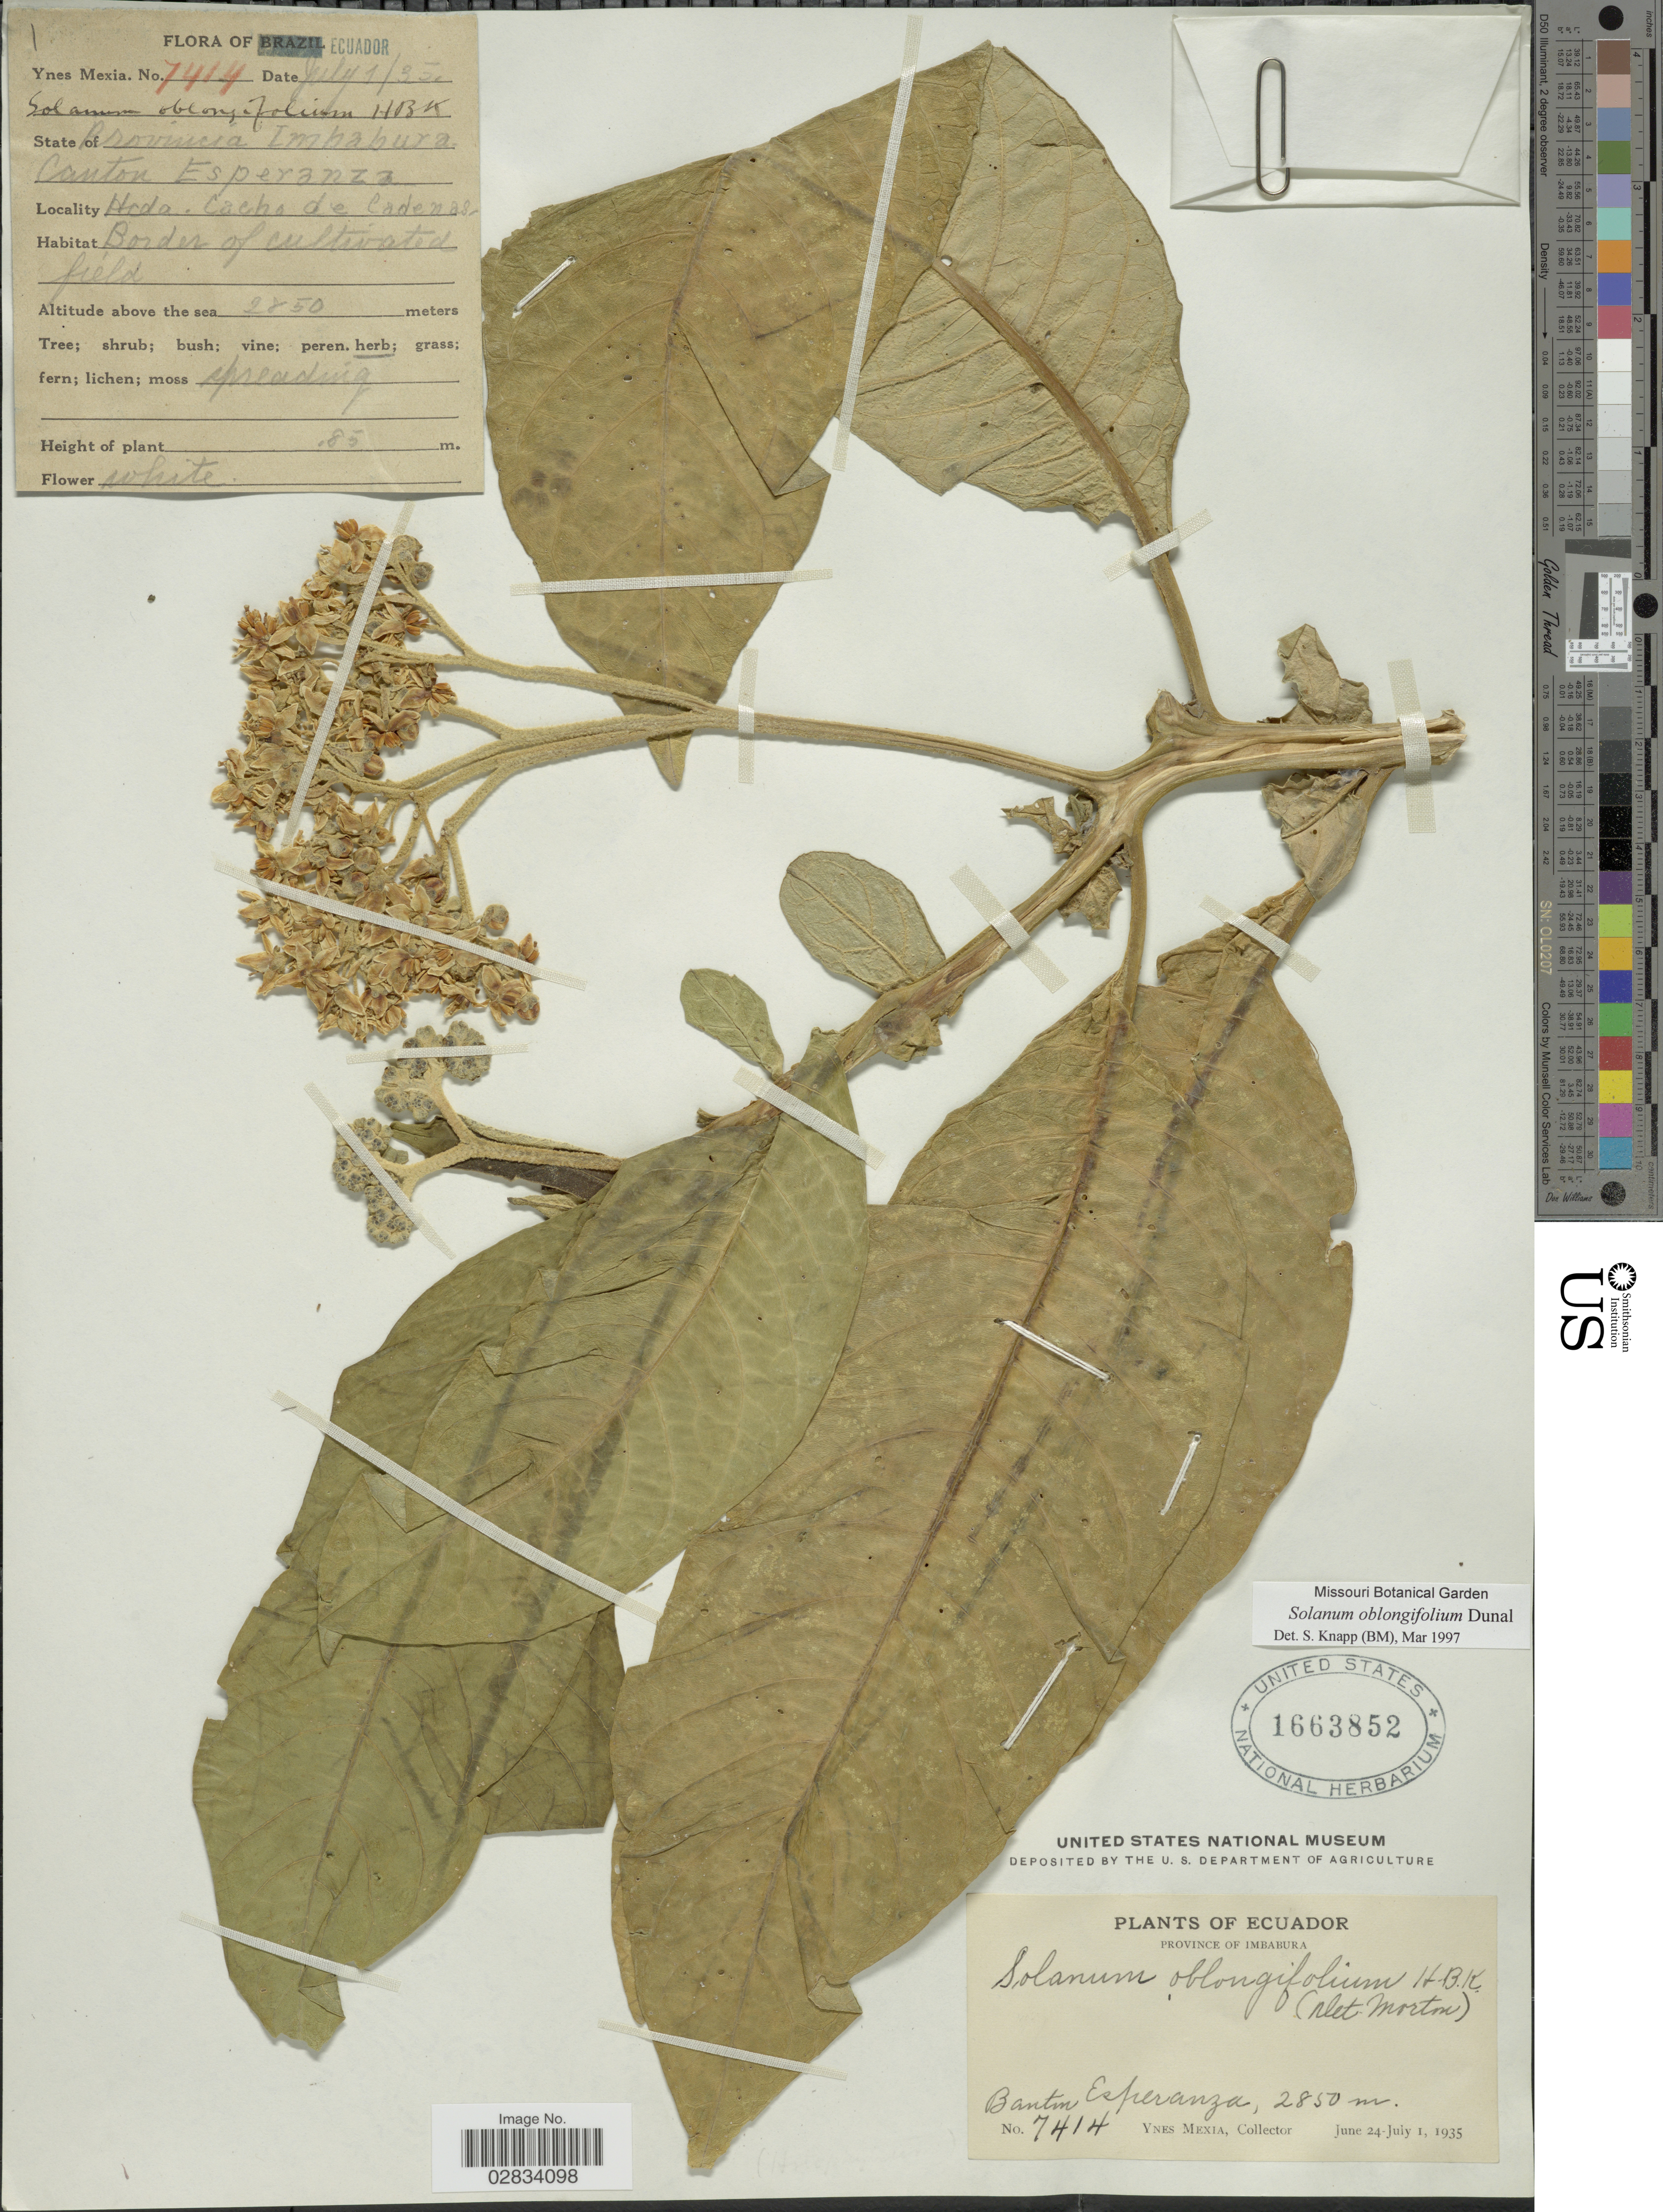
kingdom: Plantae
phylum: Tracheophyta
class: Magnoliopsida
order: Solanales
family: Solanaceae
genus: Solanum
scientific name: Solanum oblongifolium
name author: Duval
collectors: Y. Mexia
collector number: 7414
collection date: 1935-01-10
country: Ecuador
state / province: Imbabura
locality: Canton Esperanza, Hcda. Caco de Cadenas.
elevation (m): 2850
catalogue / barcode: US 1663852